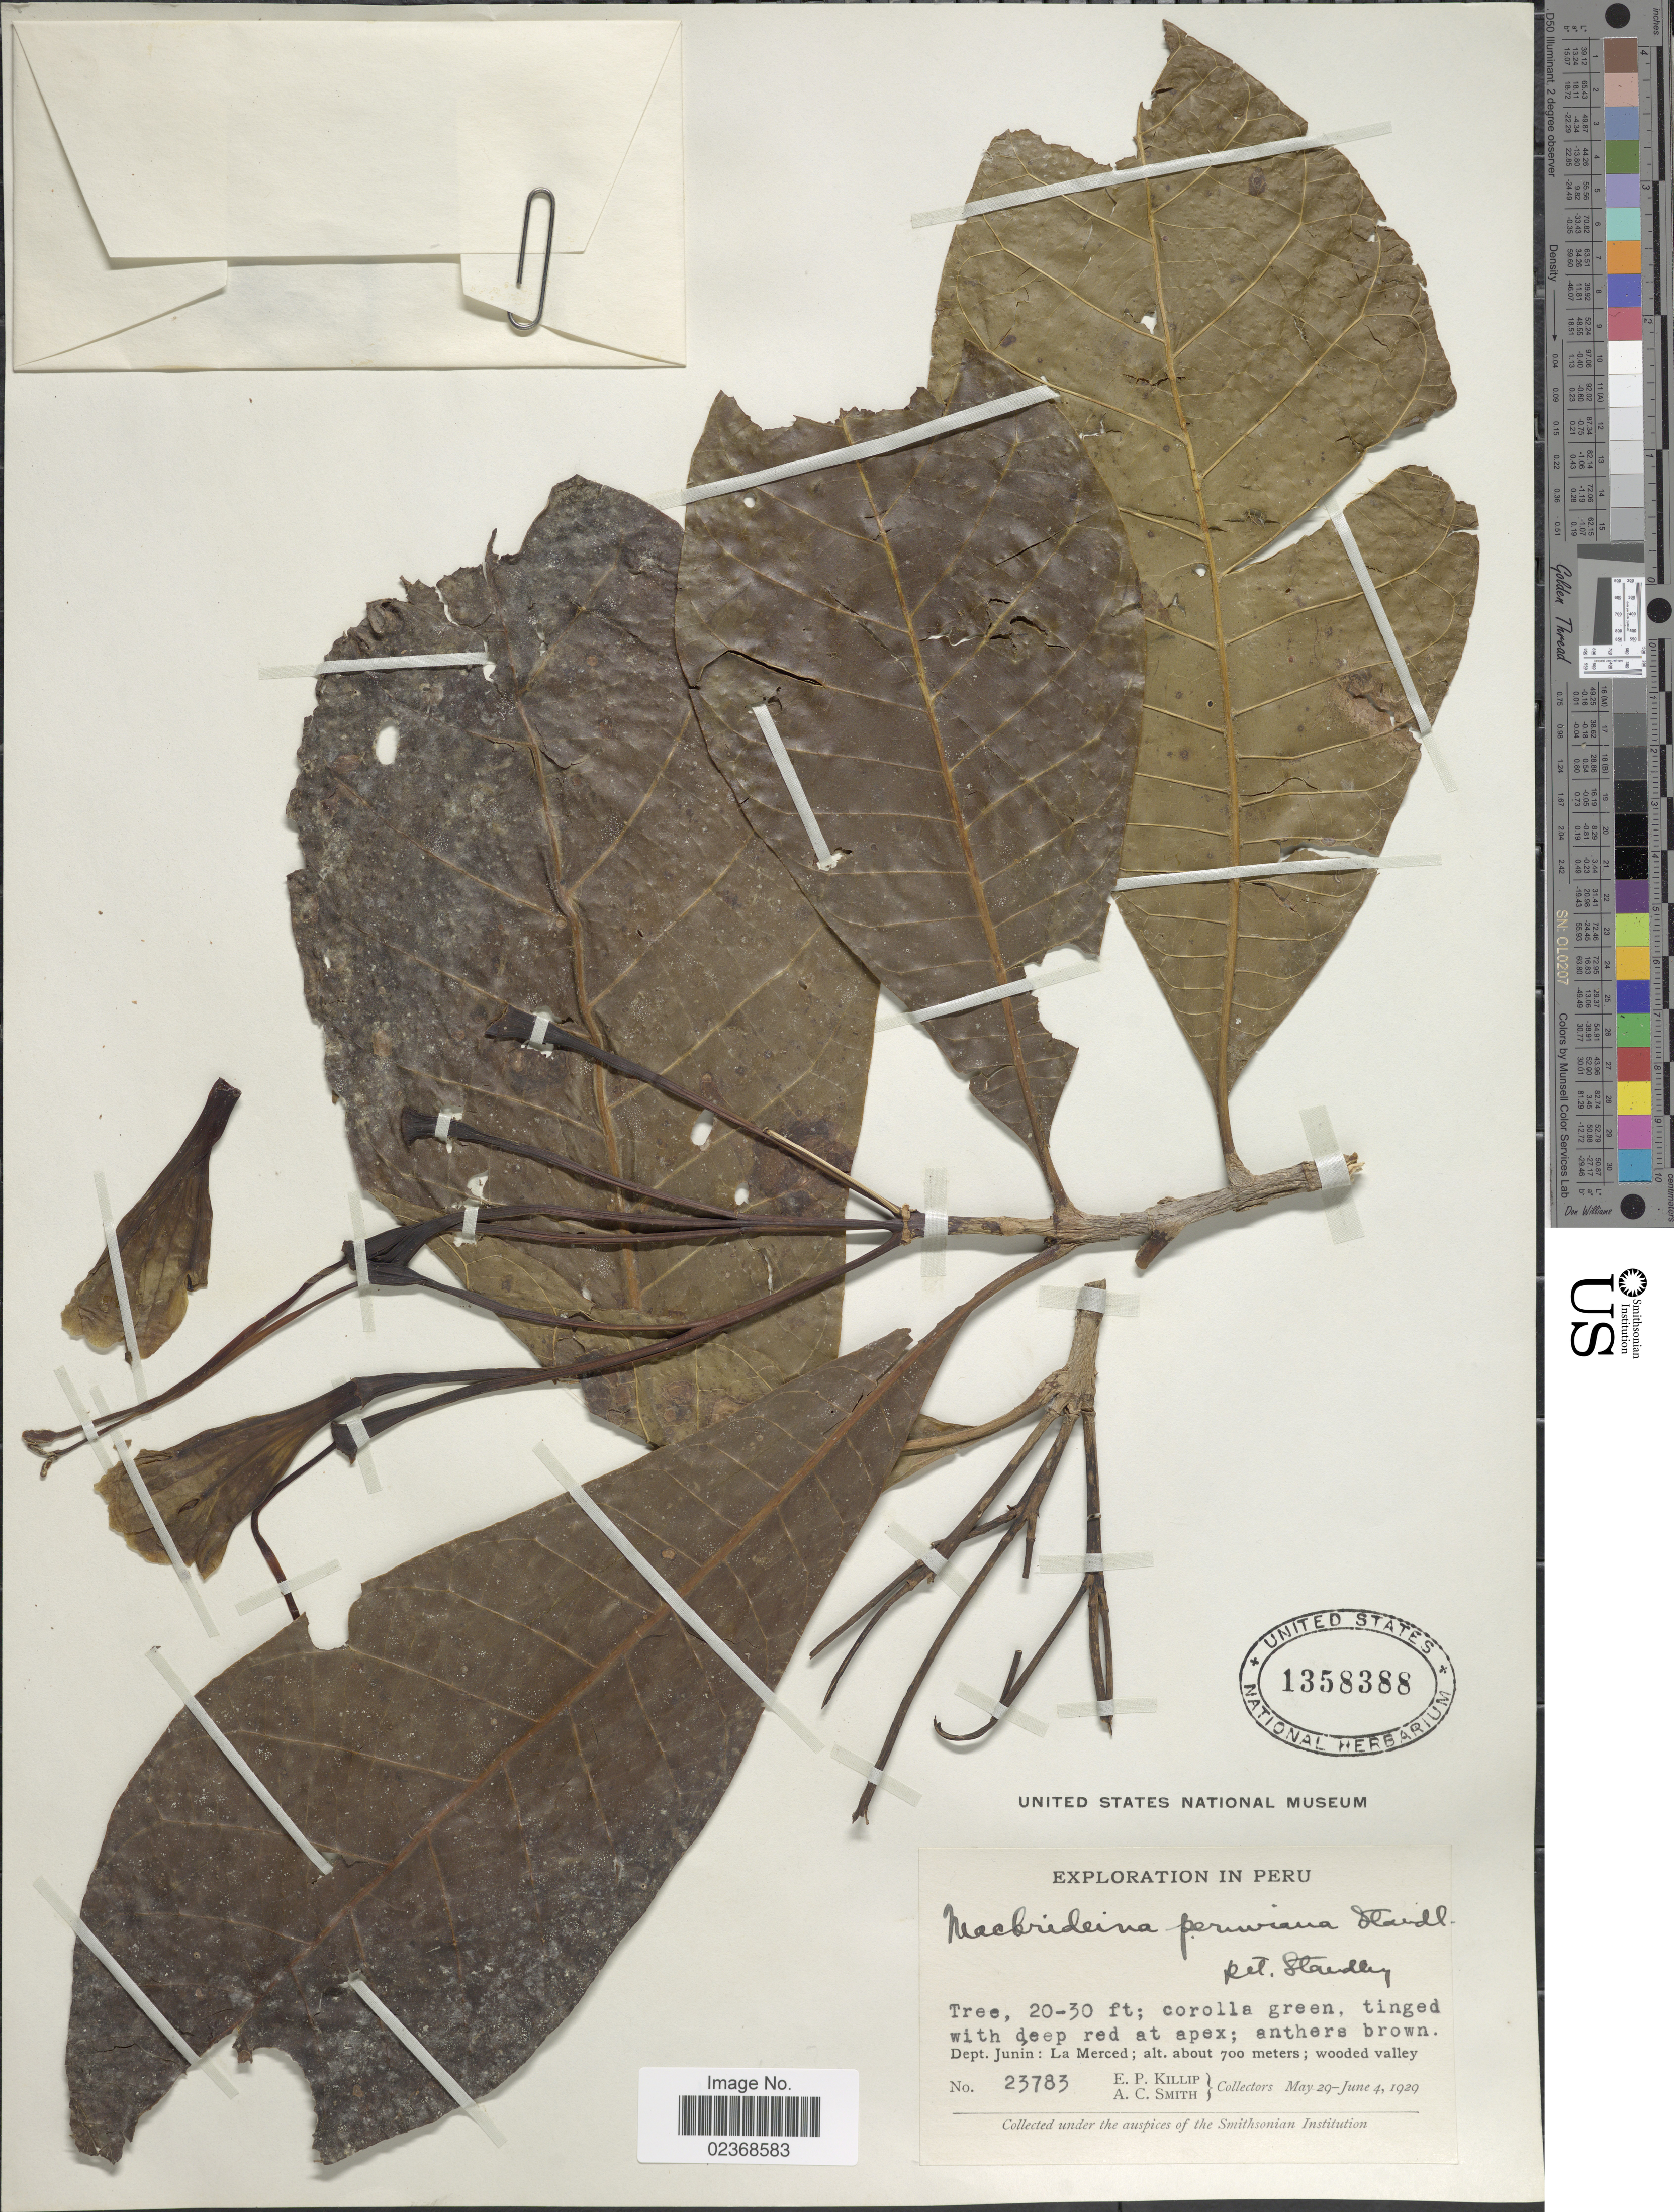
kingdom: Plantae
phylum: Tracheophyta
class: Magnoliopsida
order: Gentianales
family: Rubiaceae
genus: Macbrideina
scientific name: Macbrideina peruviana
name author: Standl.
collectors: E. P. Killip & A. C. Smith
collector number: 23783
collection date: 1929-05-29/1929-06-04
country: Peru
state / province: Junín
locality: La Merced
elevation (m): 700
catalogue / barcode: US 1358388